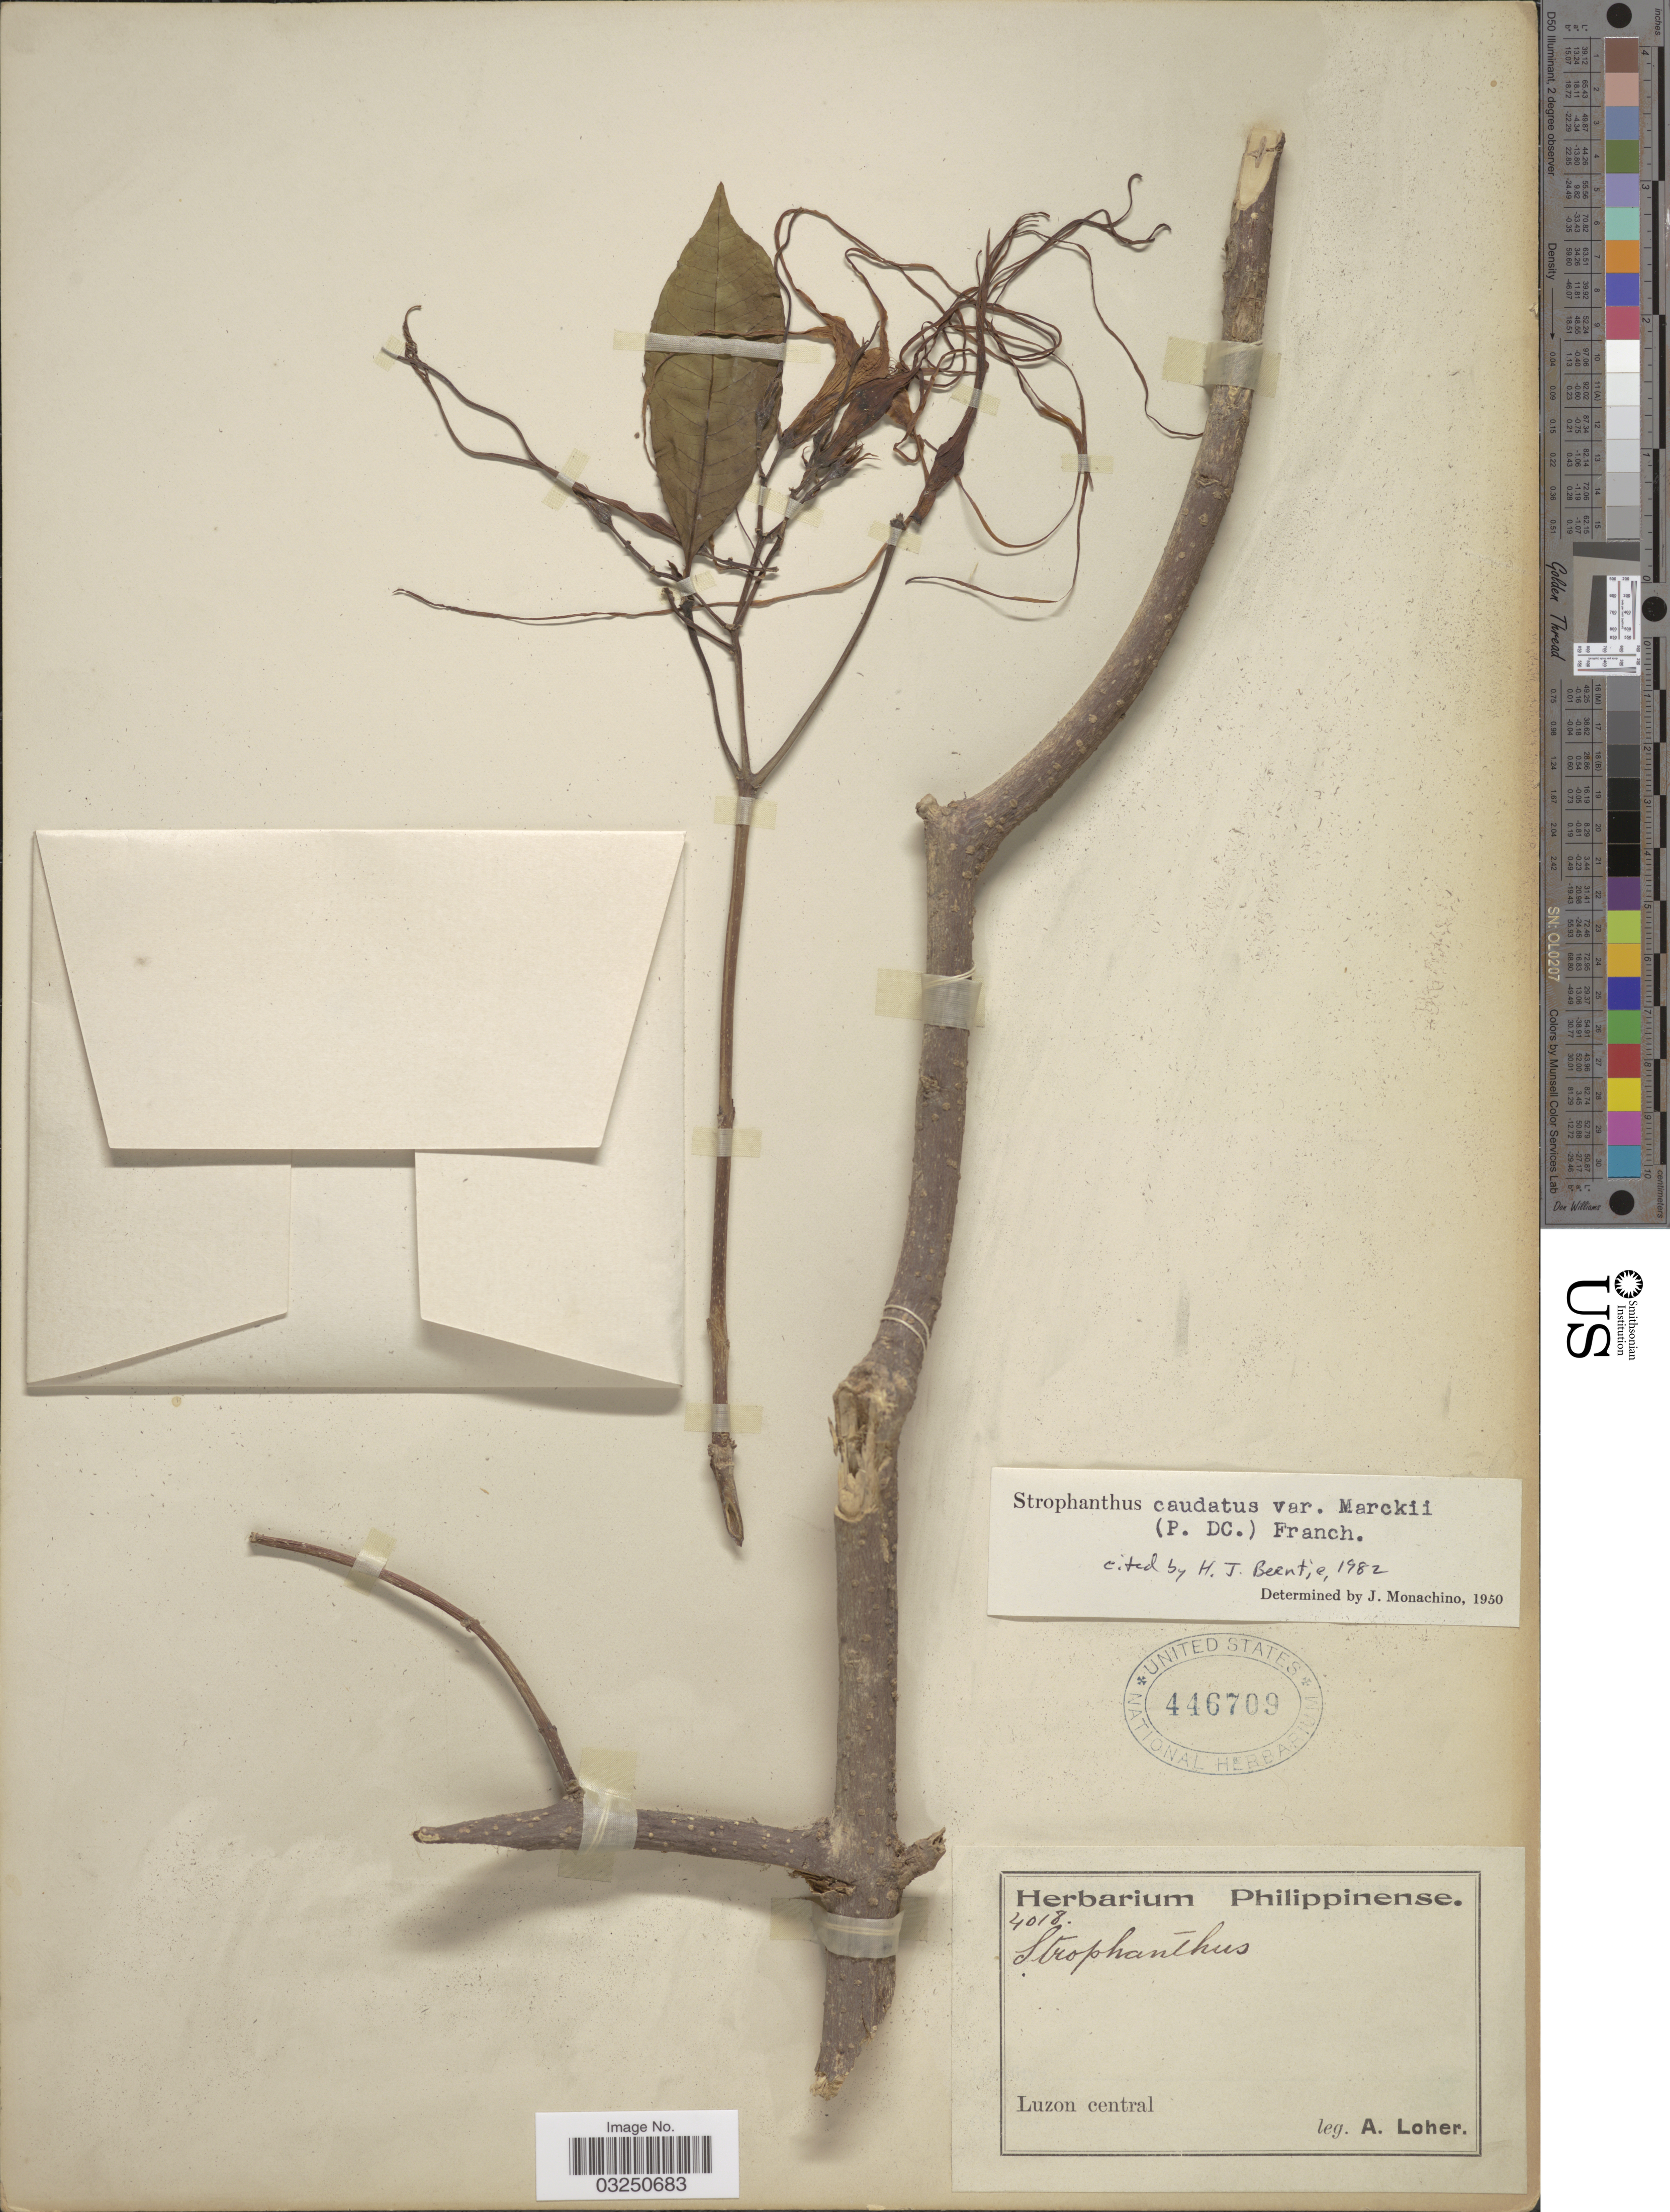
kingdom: Plantae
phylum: Tracheophyta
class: Magnoliopsida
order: Gentianales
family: Apocynaceae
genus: Strophanthus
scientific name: Strophanthus caudatus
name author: (L.) Kurz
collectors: A. Loher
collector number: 4018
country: Philippines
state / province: Central Luzon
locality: Luzon central.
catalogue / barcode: US 446709